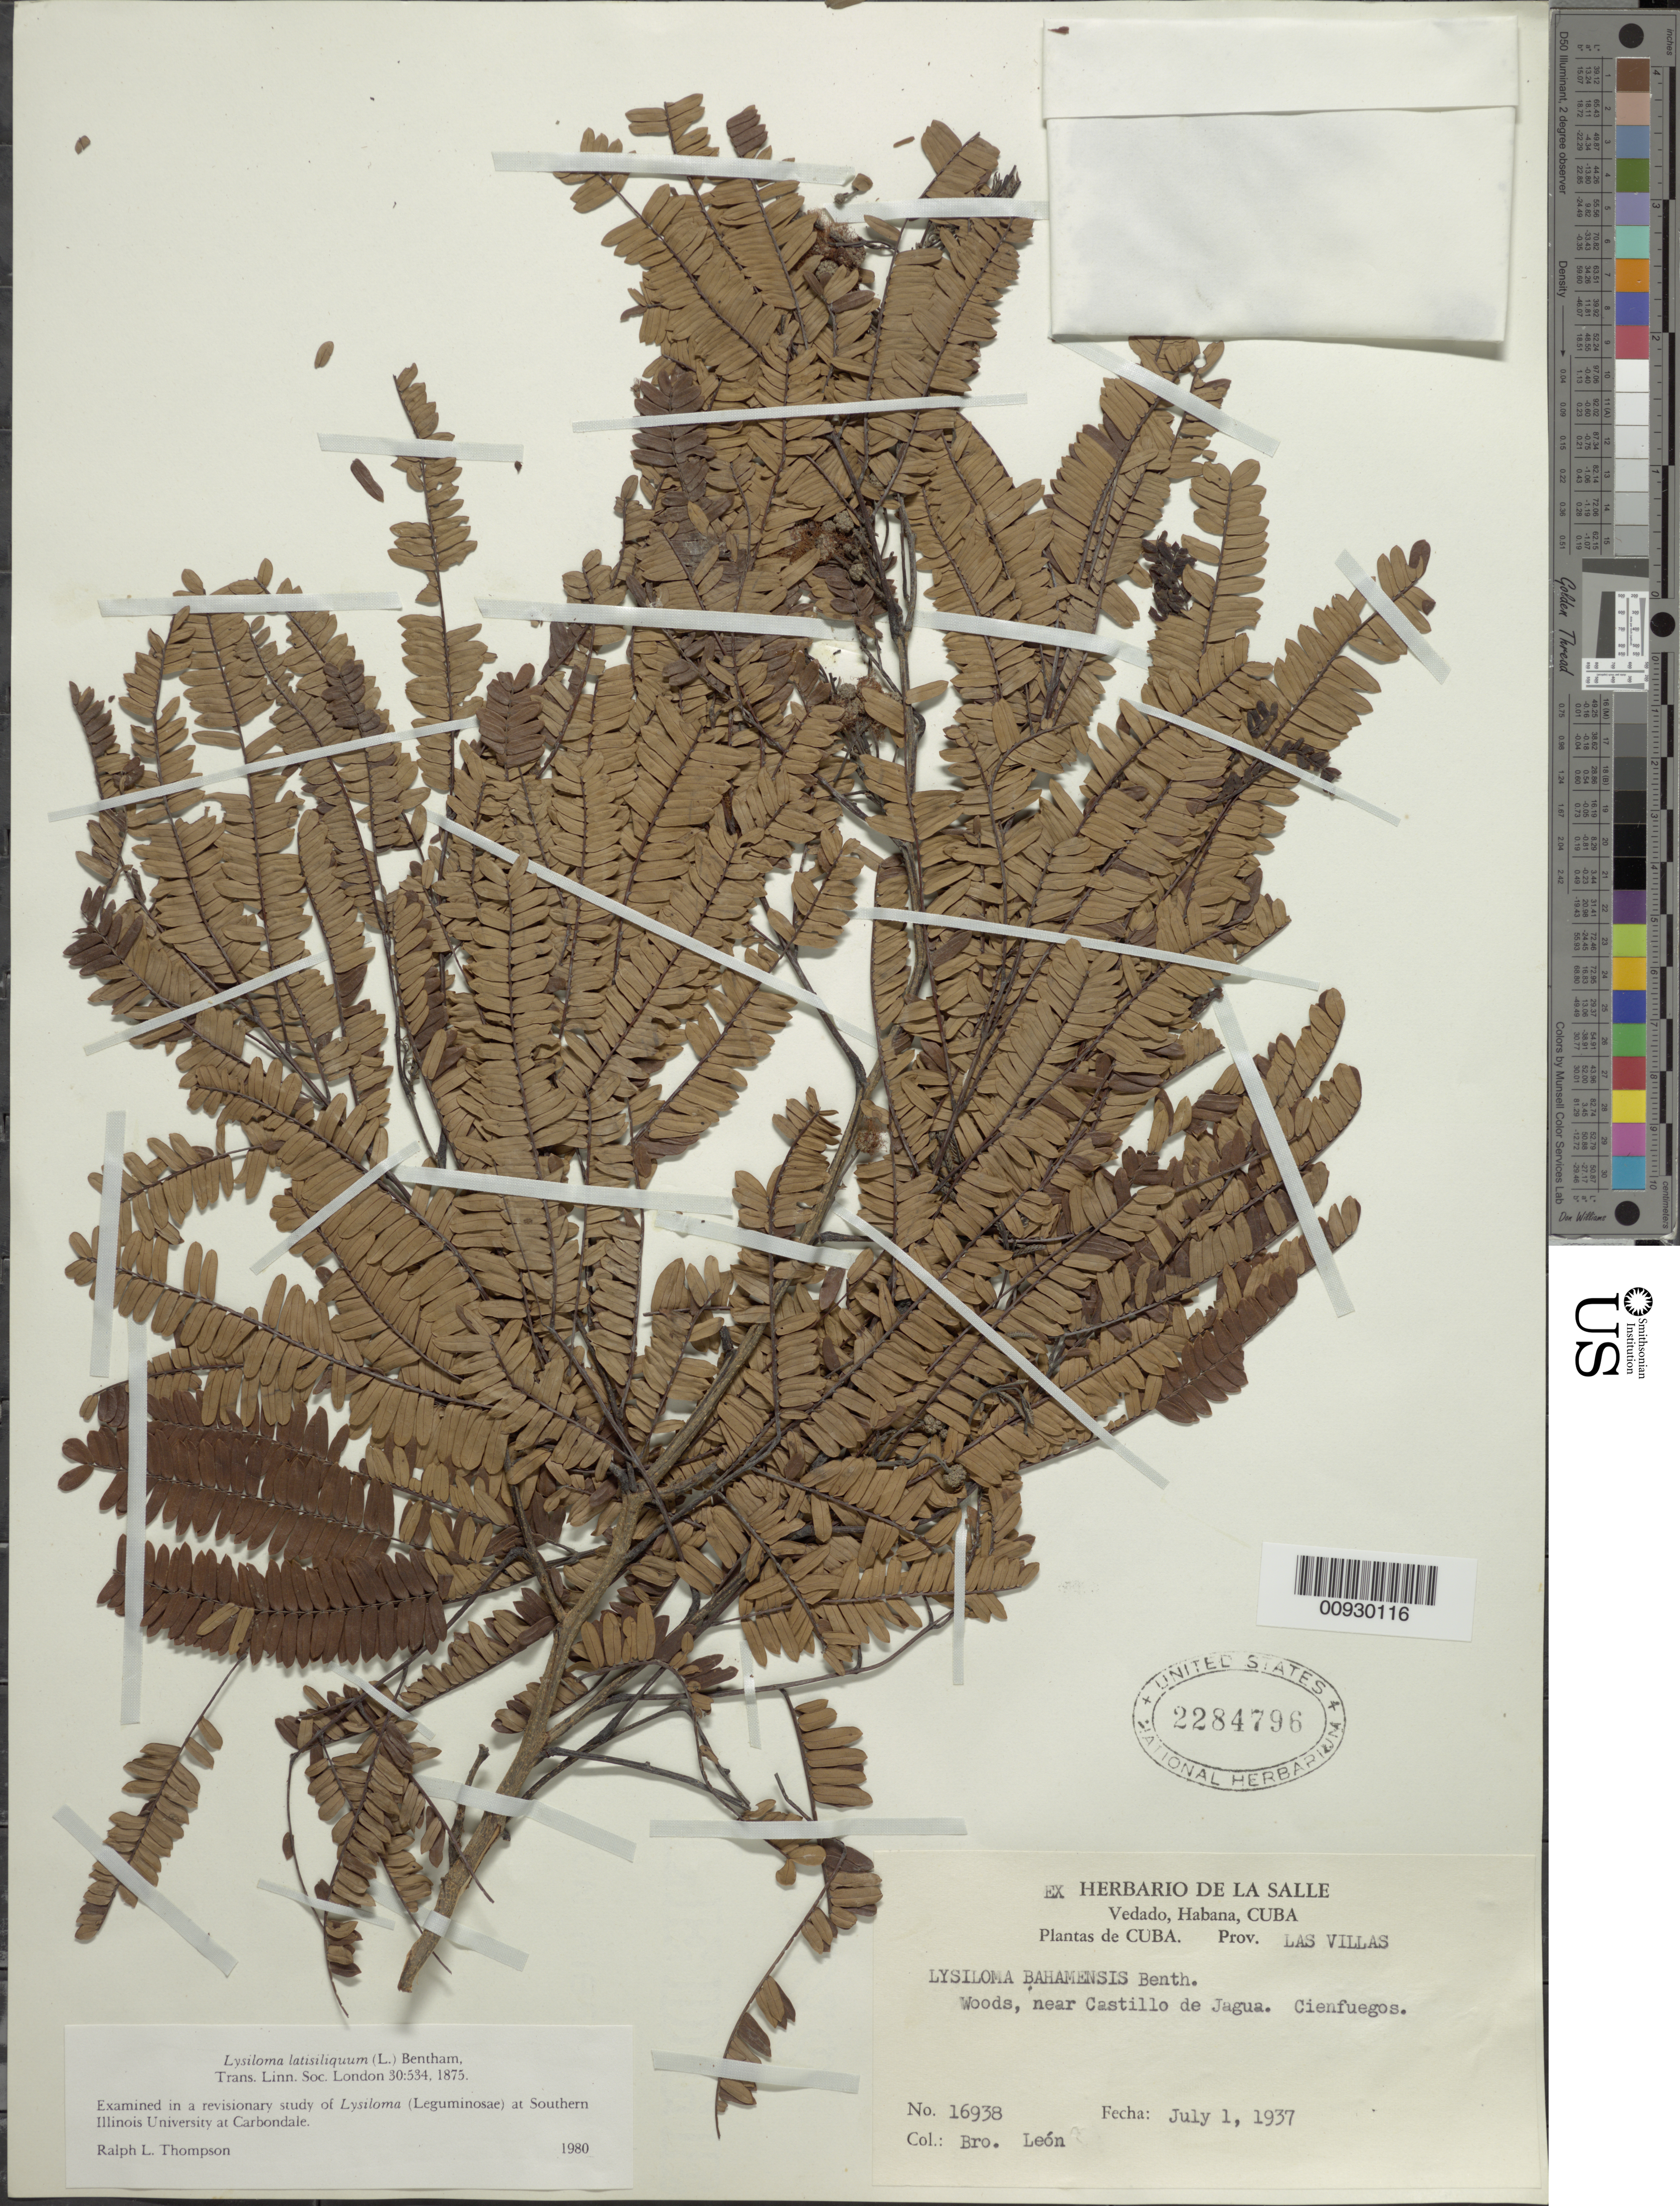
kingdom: Plantae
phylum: Tracheophyta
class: Magnoliopsida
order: Fabales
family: Fabaceae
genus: Lysiloma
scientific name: Lysiloma latisiliquum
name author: (L.) Benth.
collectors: Bro. León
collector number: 16938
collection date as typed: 01 Jul 1937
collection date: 1937-07-01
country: Cuba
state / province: Las Villas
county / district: Cienfuegos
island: Cuba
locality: Woods near Catillo de Jagua, Cienfuegos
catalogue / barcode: US 2284796